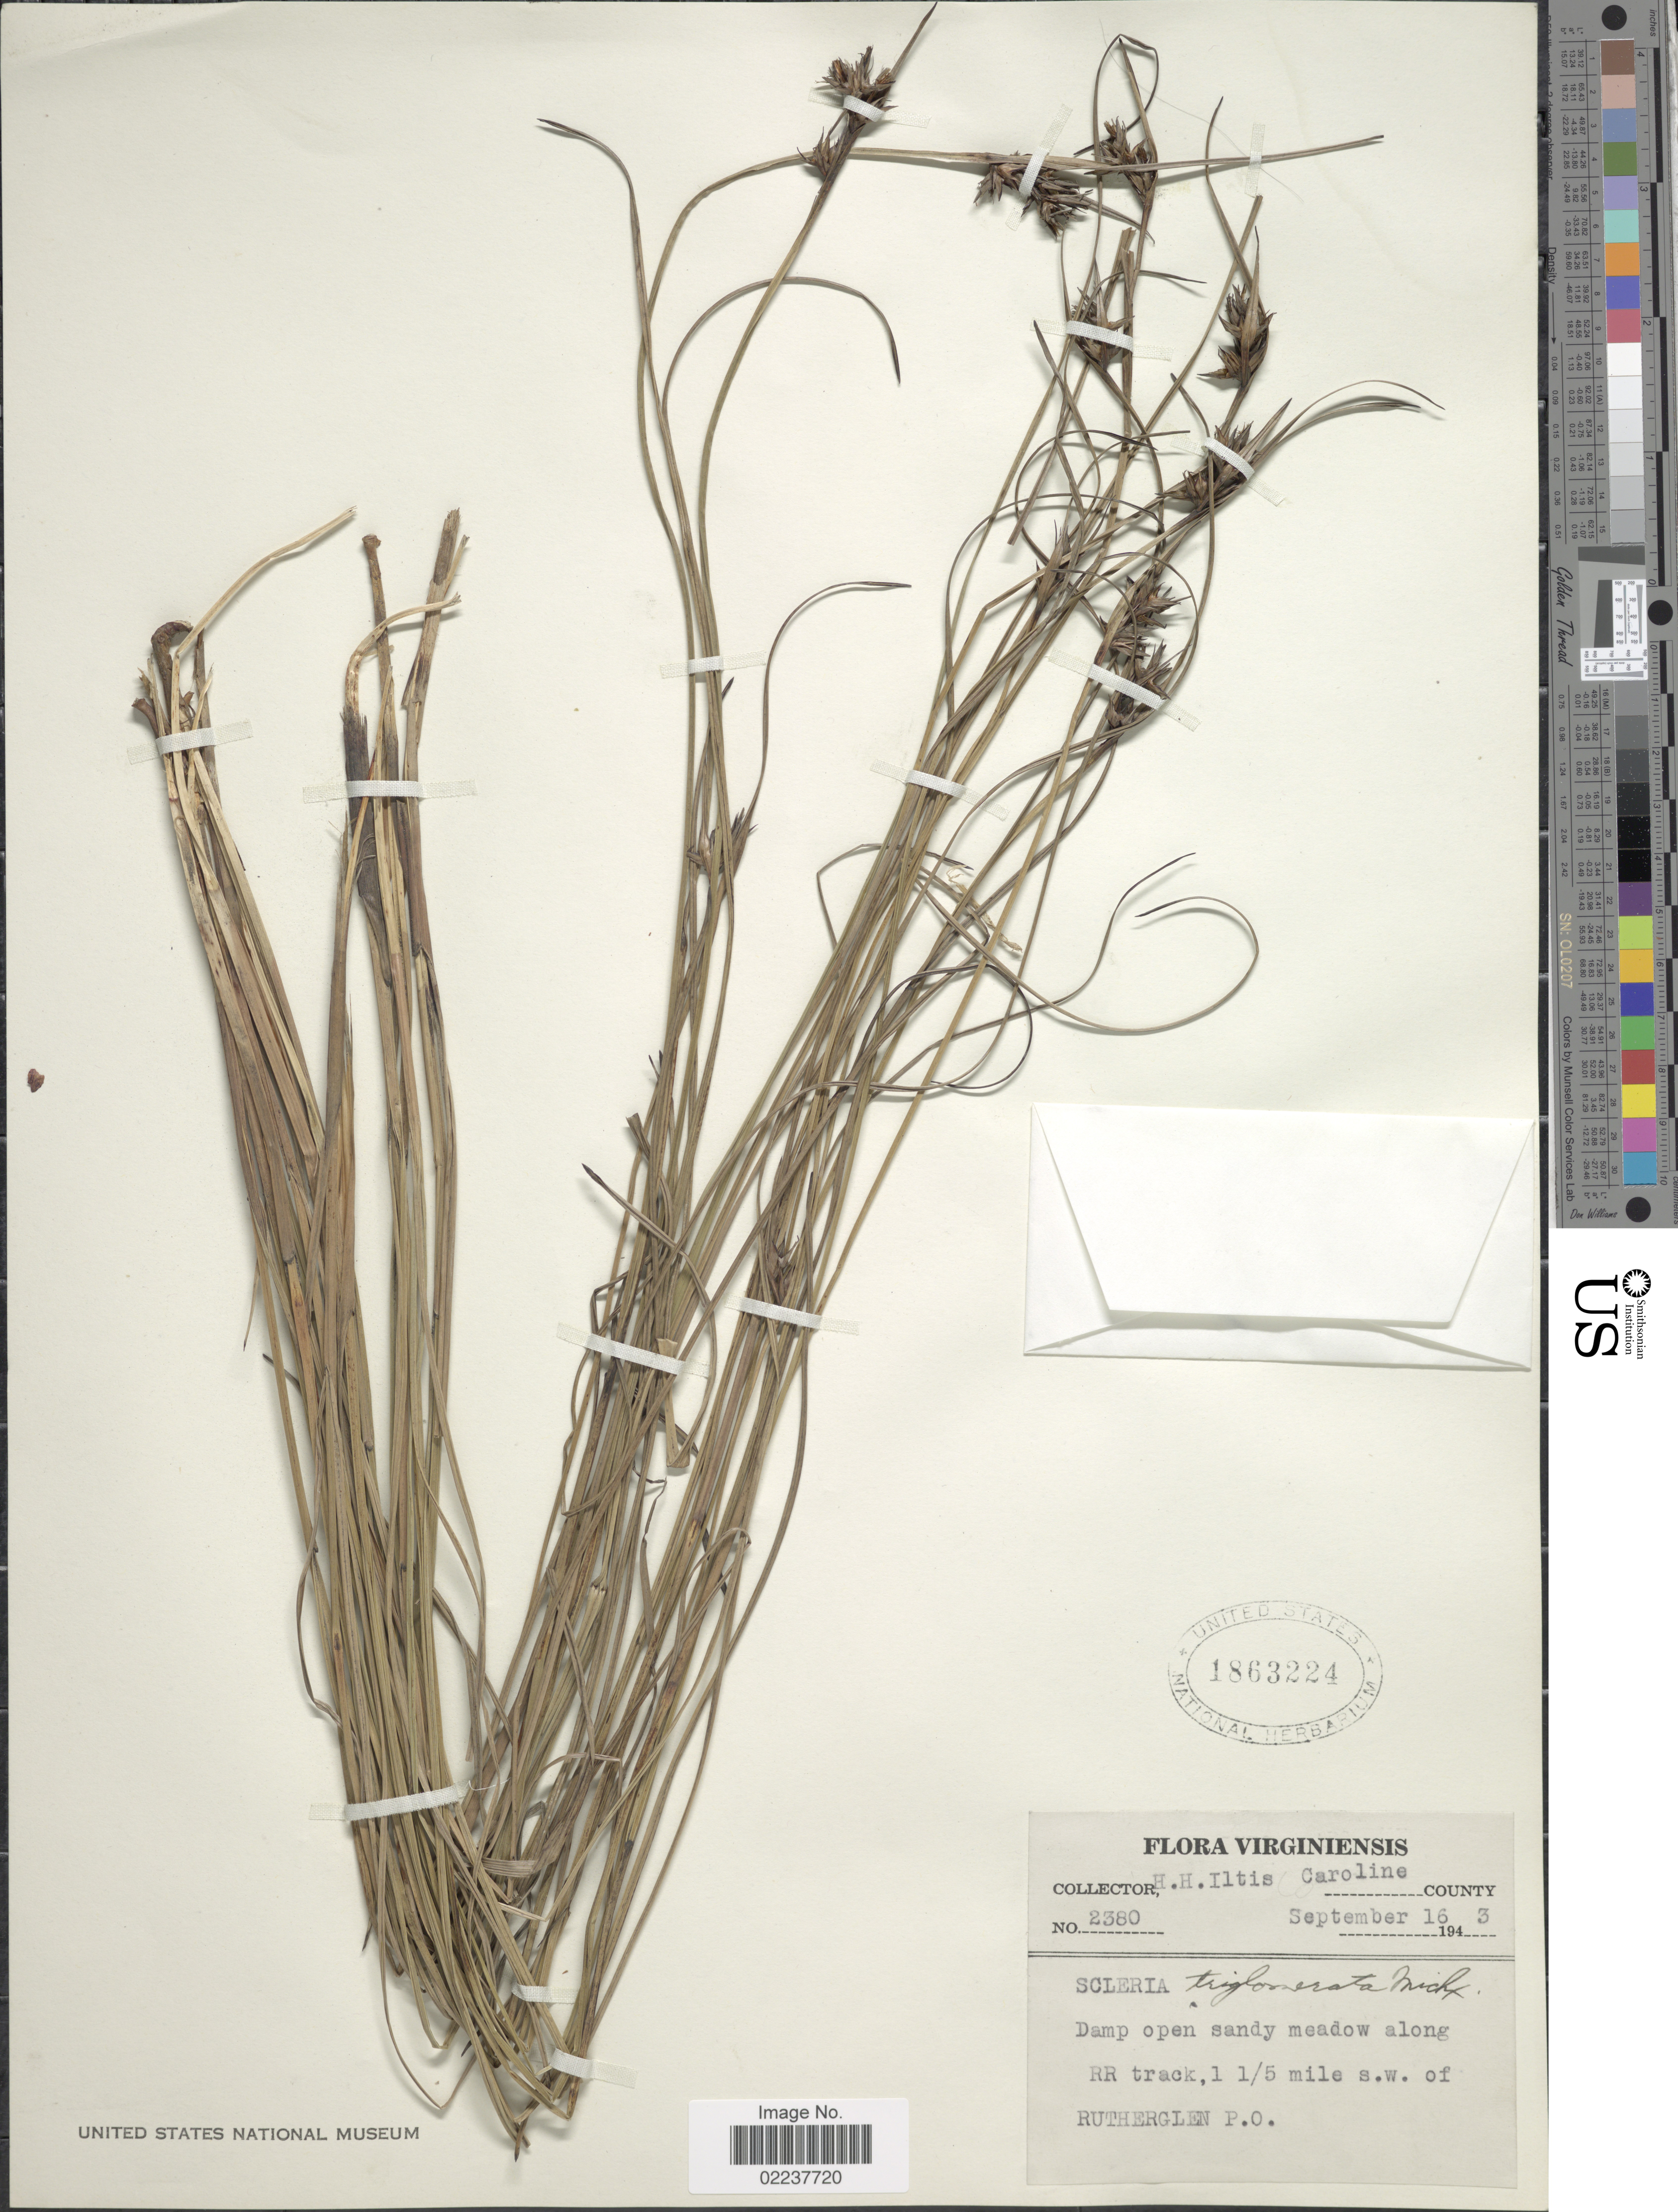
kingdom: Plantae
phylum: Tracheophyta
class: Liliopsida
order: Poales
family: Cyperaceae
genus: Scleria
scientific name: Scleria triglomerata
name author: Michx.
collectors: H. H. Iltis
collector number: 2380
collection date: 1943-09-16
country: United States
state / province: Virginia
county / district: Caroline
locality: Caroline County, Damp open sandy meadow along RR trackm 1 1/5 mile s.w. of Rutherglen P.O.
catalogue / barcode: US 1863224